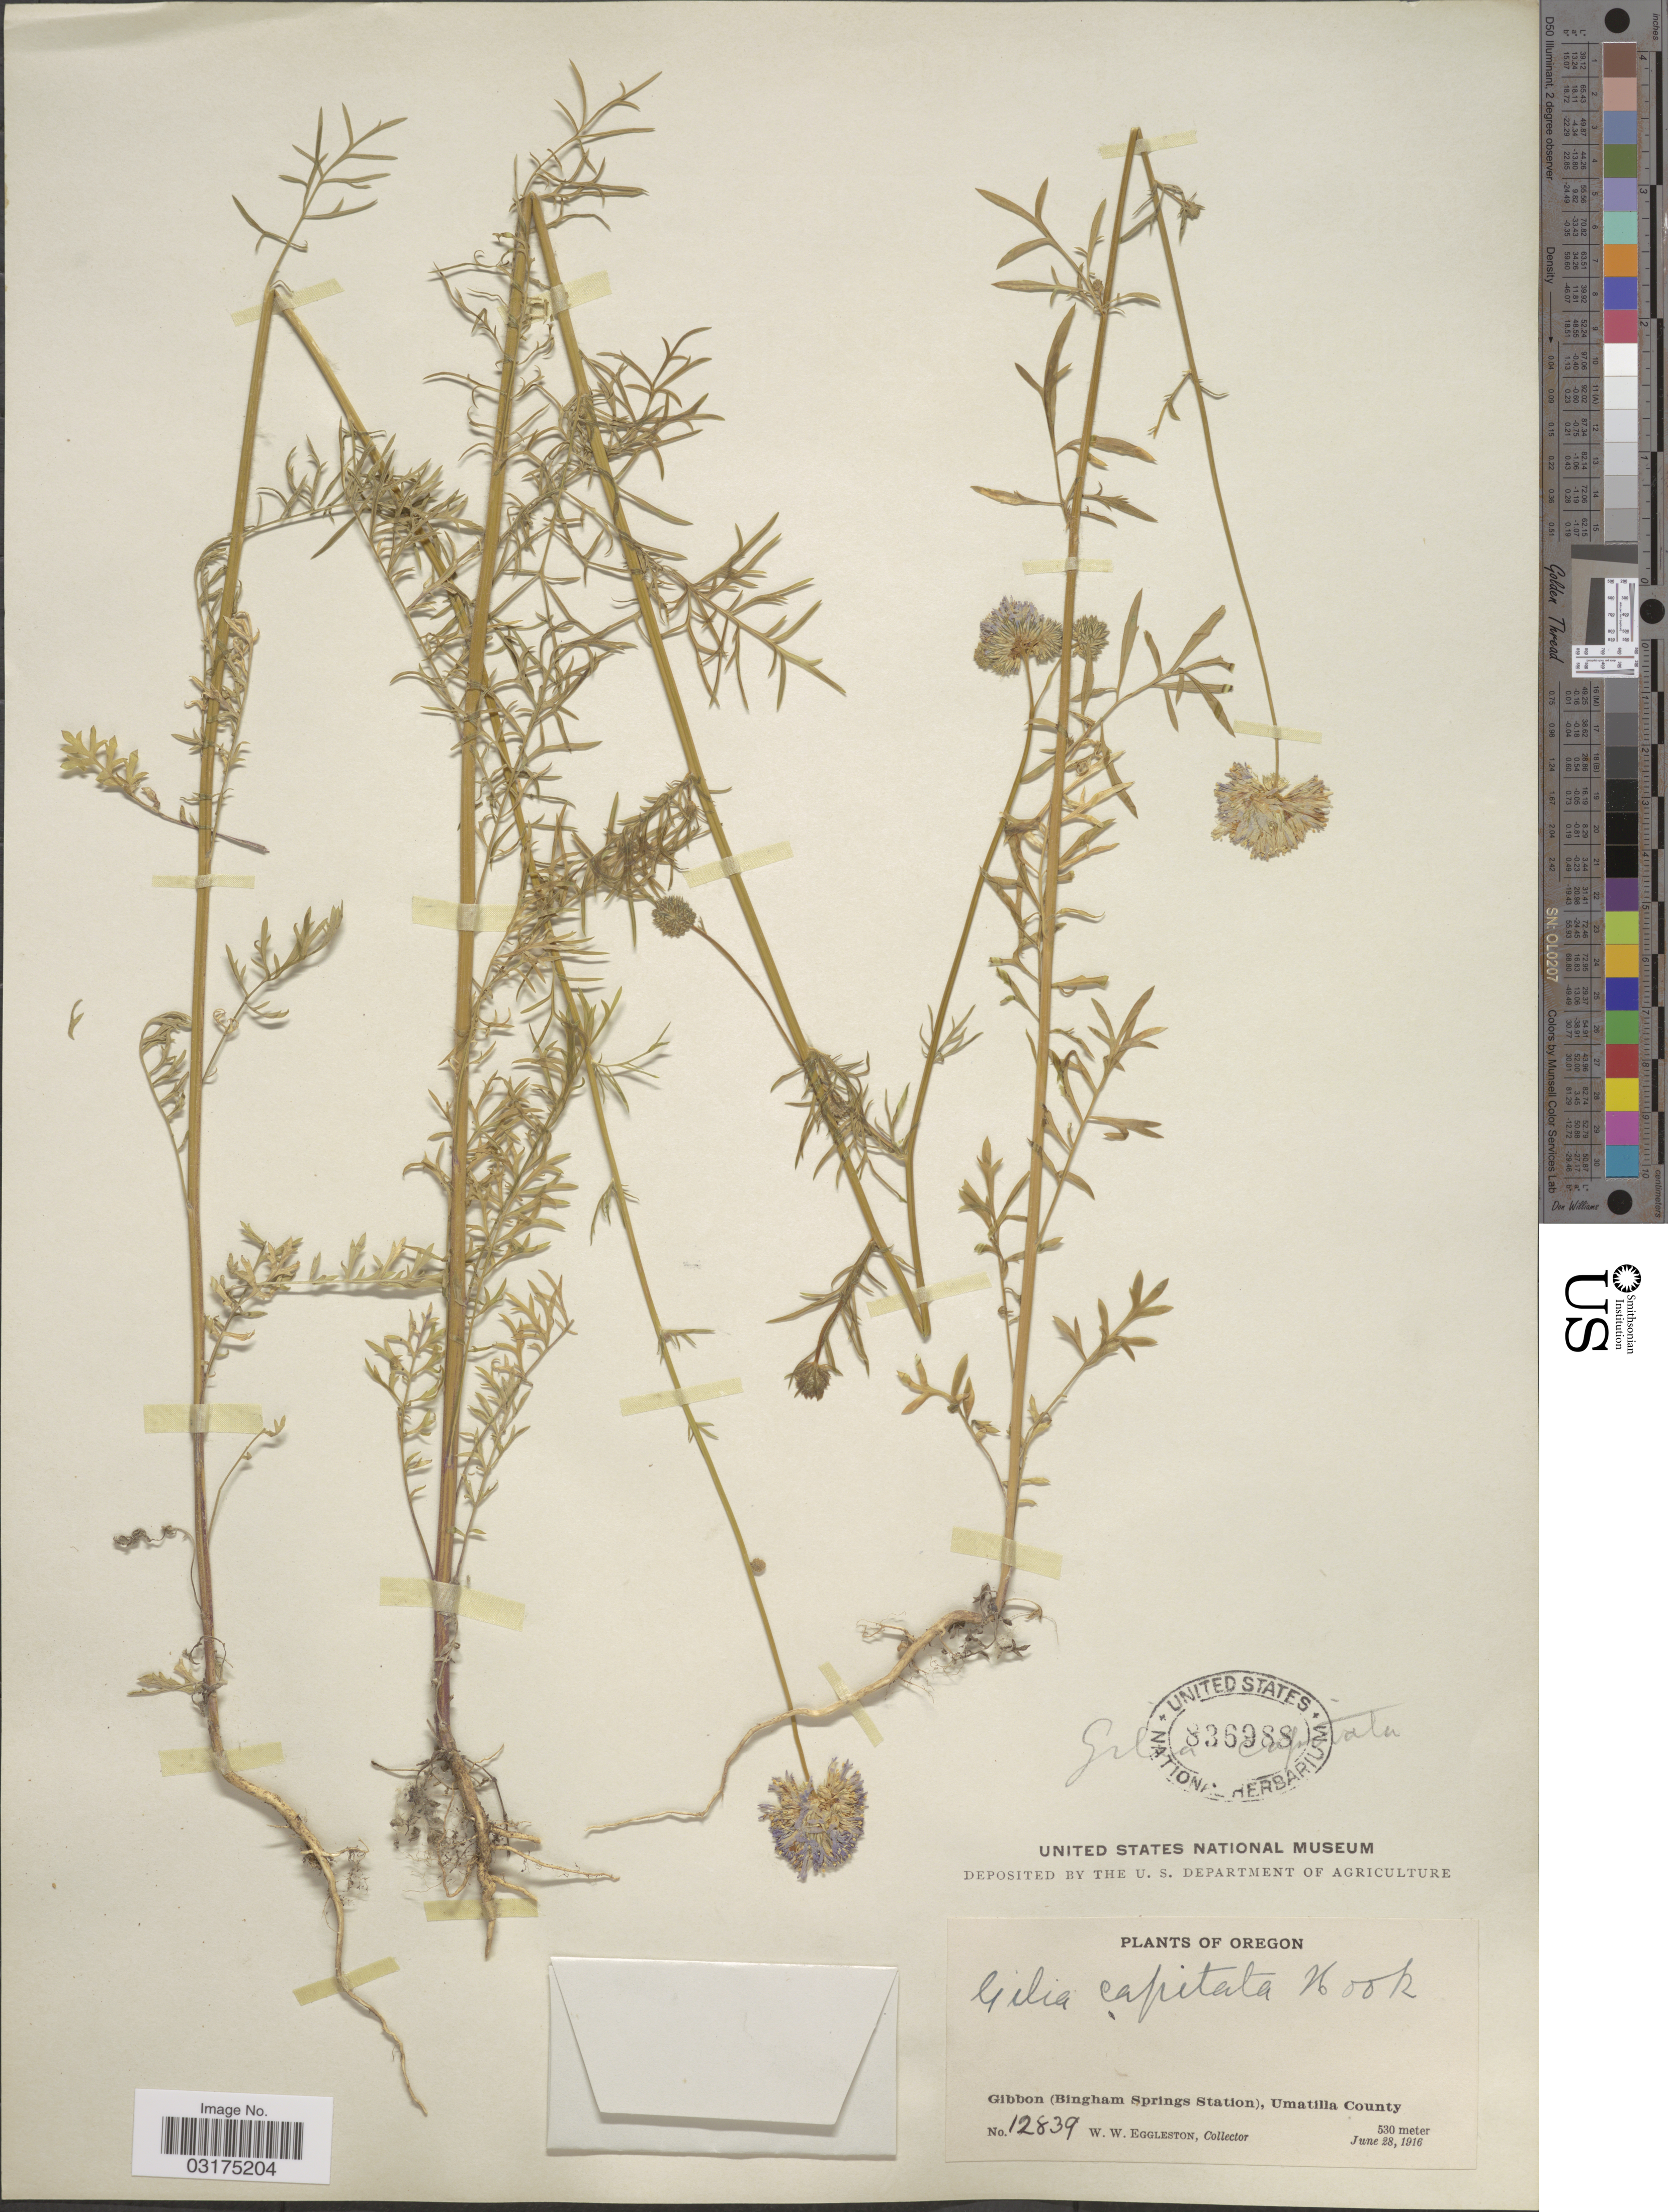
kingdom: Plantae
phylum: Tracheophyta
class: Magnoliopsida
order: Ericales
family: Polemoniaceae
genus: Gilia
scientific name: Gilia capitata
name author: Sims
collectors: W. W. Eggleston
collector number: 12839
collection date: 1916-06-28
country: United States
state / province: Oregon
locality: Gibbon (Bingham Springs Station), Umatilla County.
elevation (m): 530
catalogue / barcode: US 836988